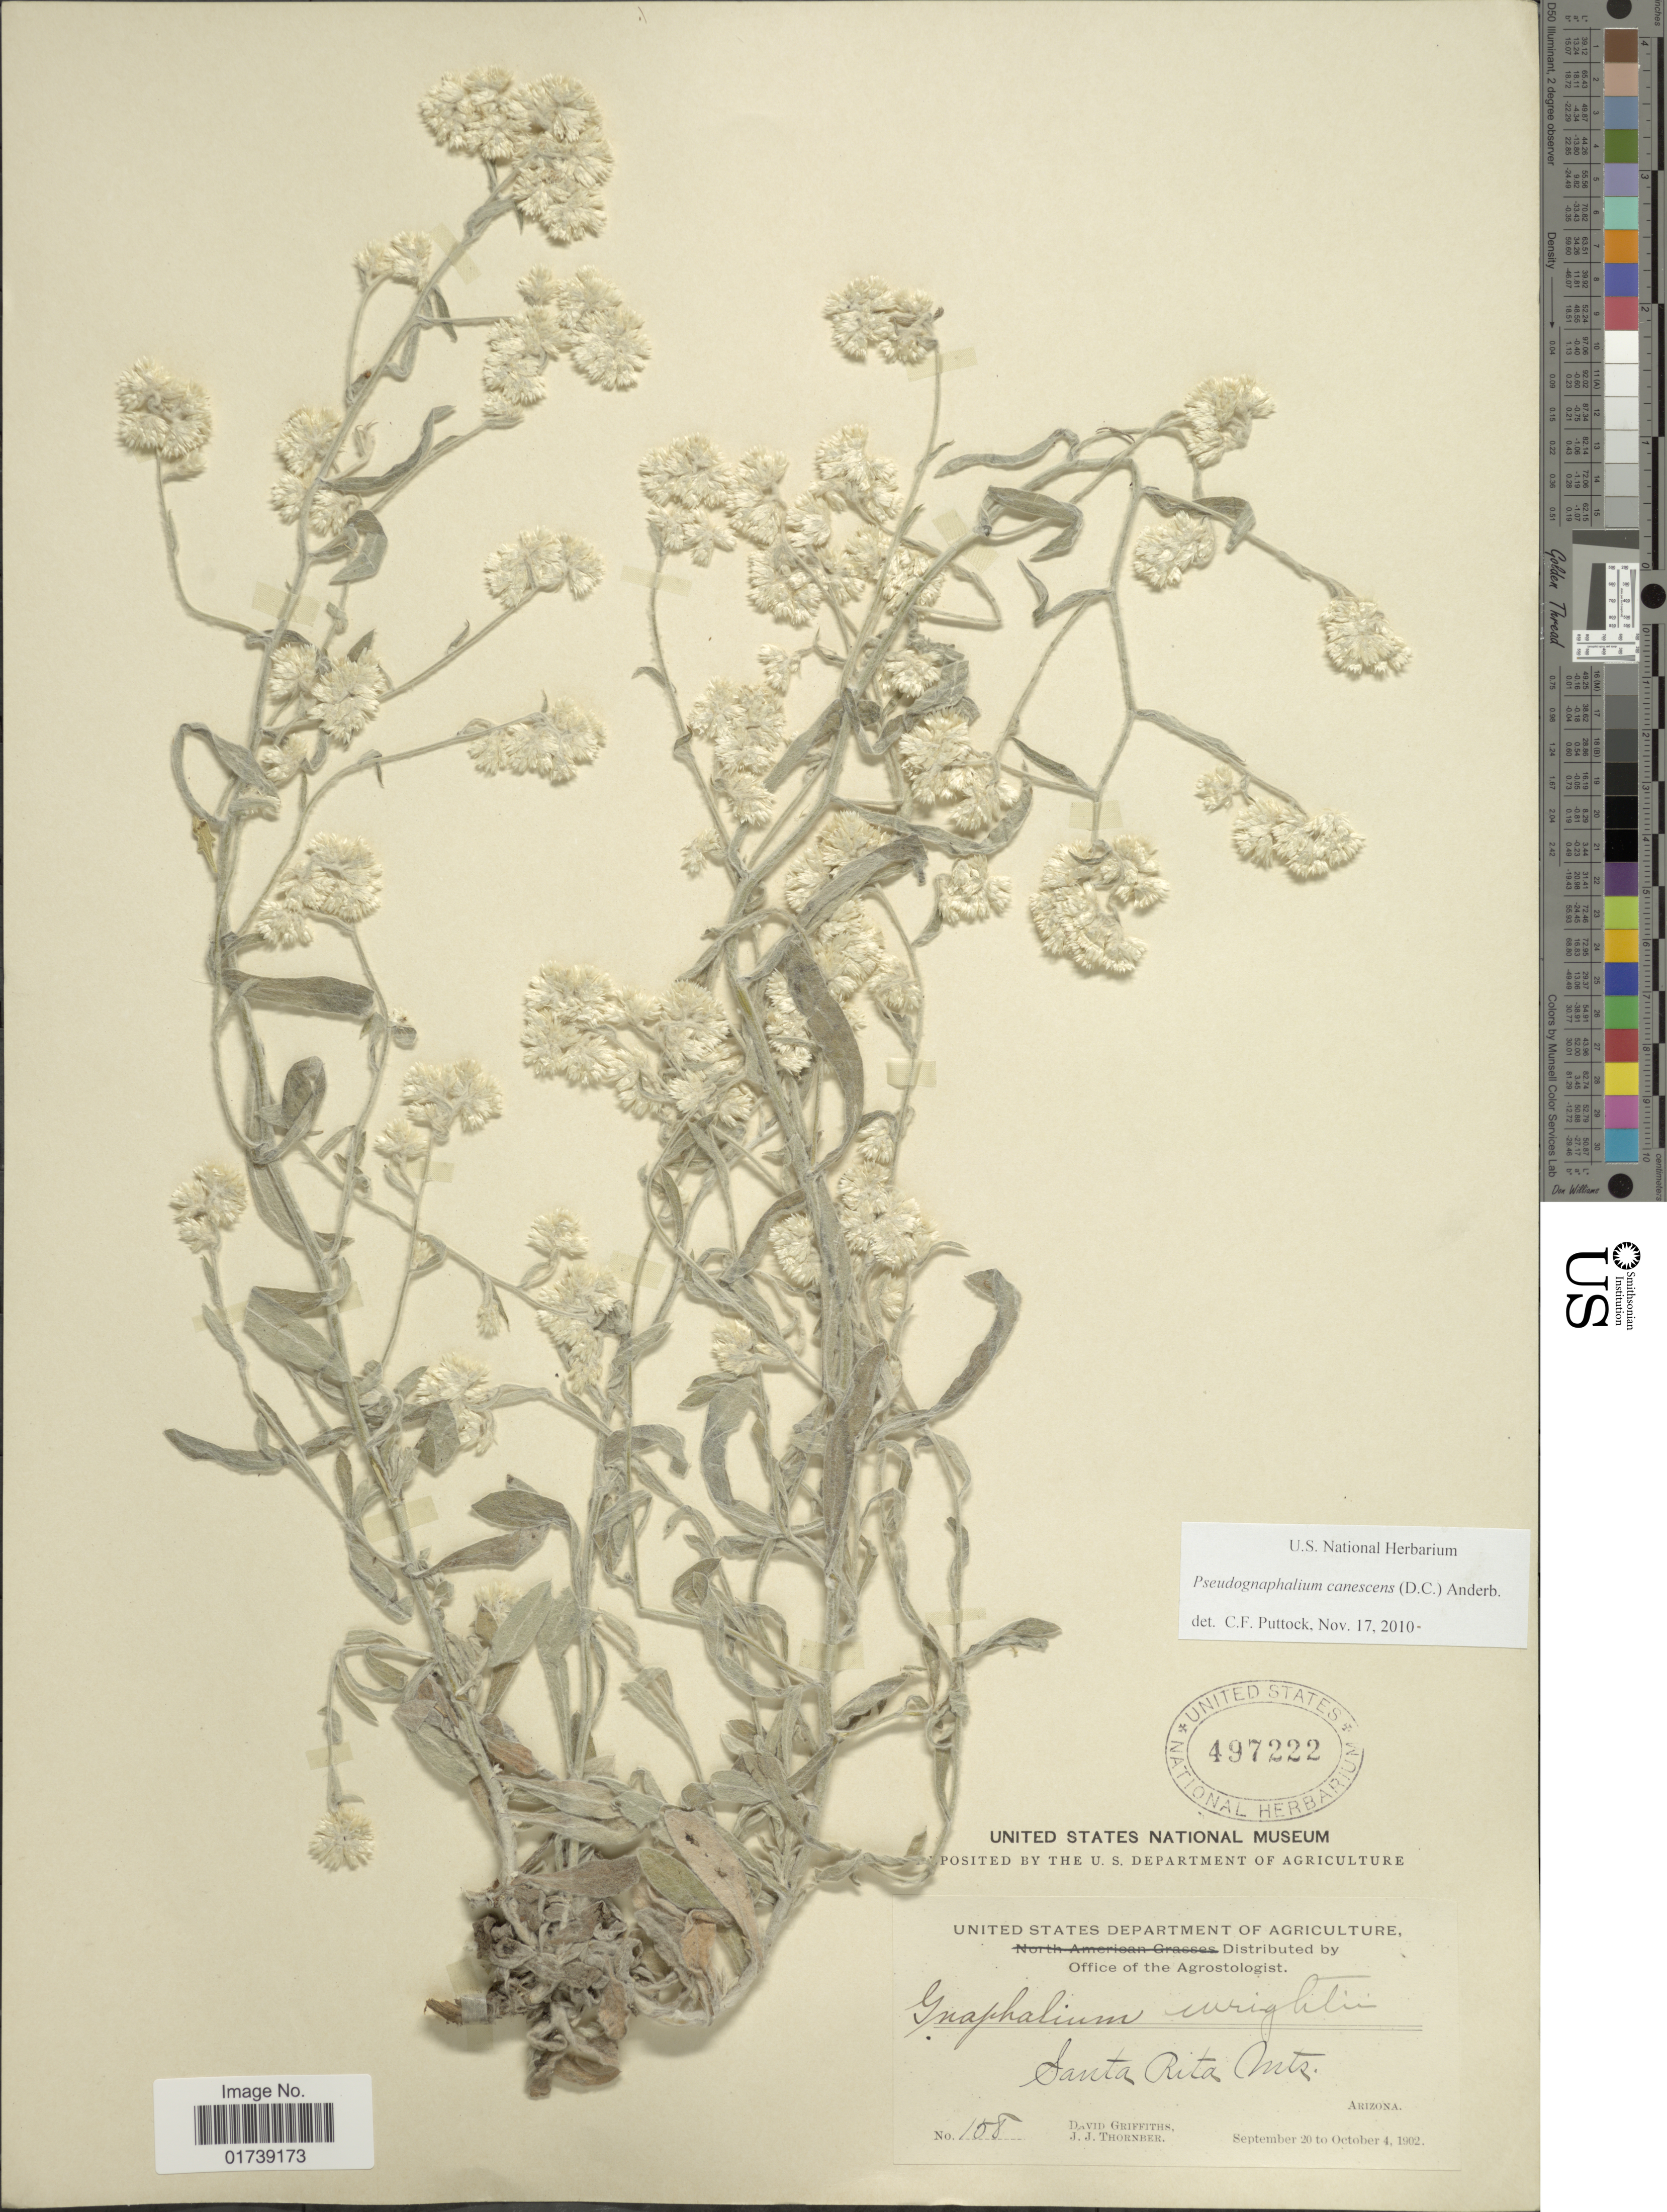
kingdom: Plantae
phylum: Tracheophyta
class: Magnoliopsida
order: Asterales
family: Asteraceae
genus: Pseudognaphalium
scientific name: Pseudognaphalium canescens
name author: (DC.) Anderb.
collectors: D. Griffiths & J. Thornber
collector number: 158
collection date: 1902-09-20/1902-10-04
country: United States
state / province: Arizona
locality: Santa Rita mts.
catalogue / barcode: US 497222